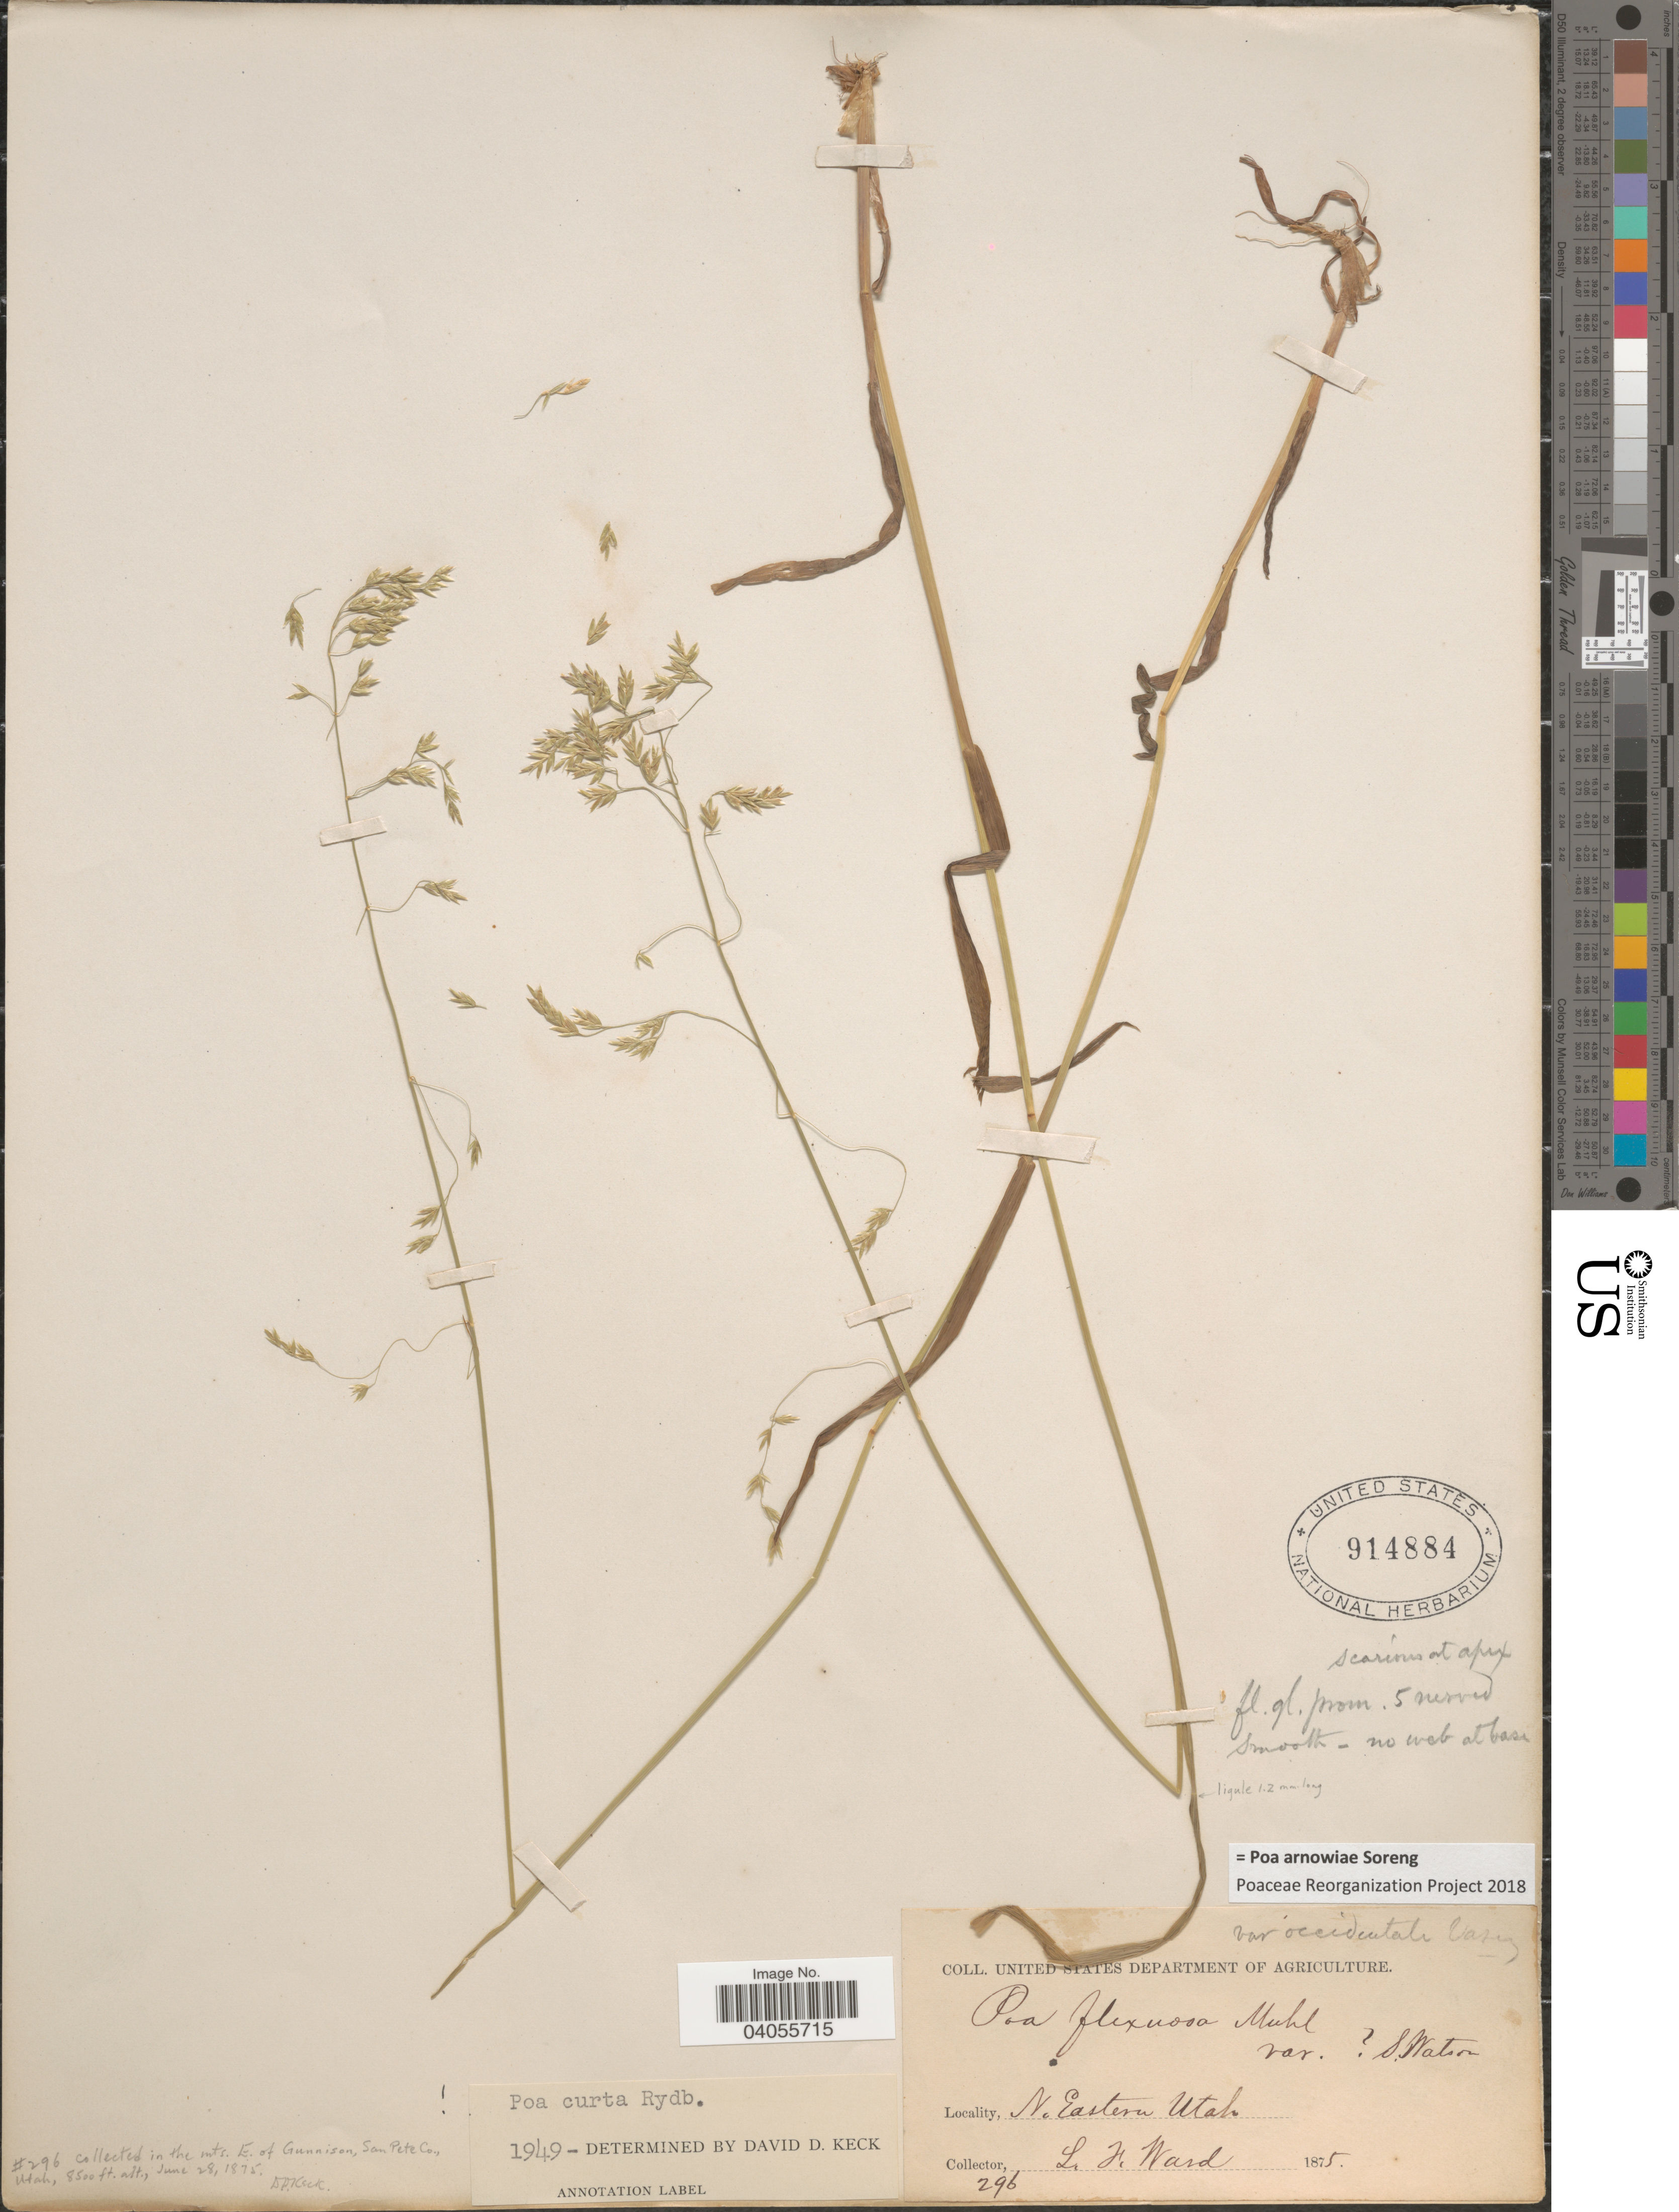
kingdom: Plantae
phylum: Tracheophyta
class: Liliopsida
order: Poales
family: Poaceae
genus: Poa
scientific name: Poa arnowiae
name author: Soreng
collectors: L. Ward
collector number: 296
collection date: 1875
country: United States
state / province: Utah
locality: N. Eastern Utah.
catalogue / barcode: US 914884